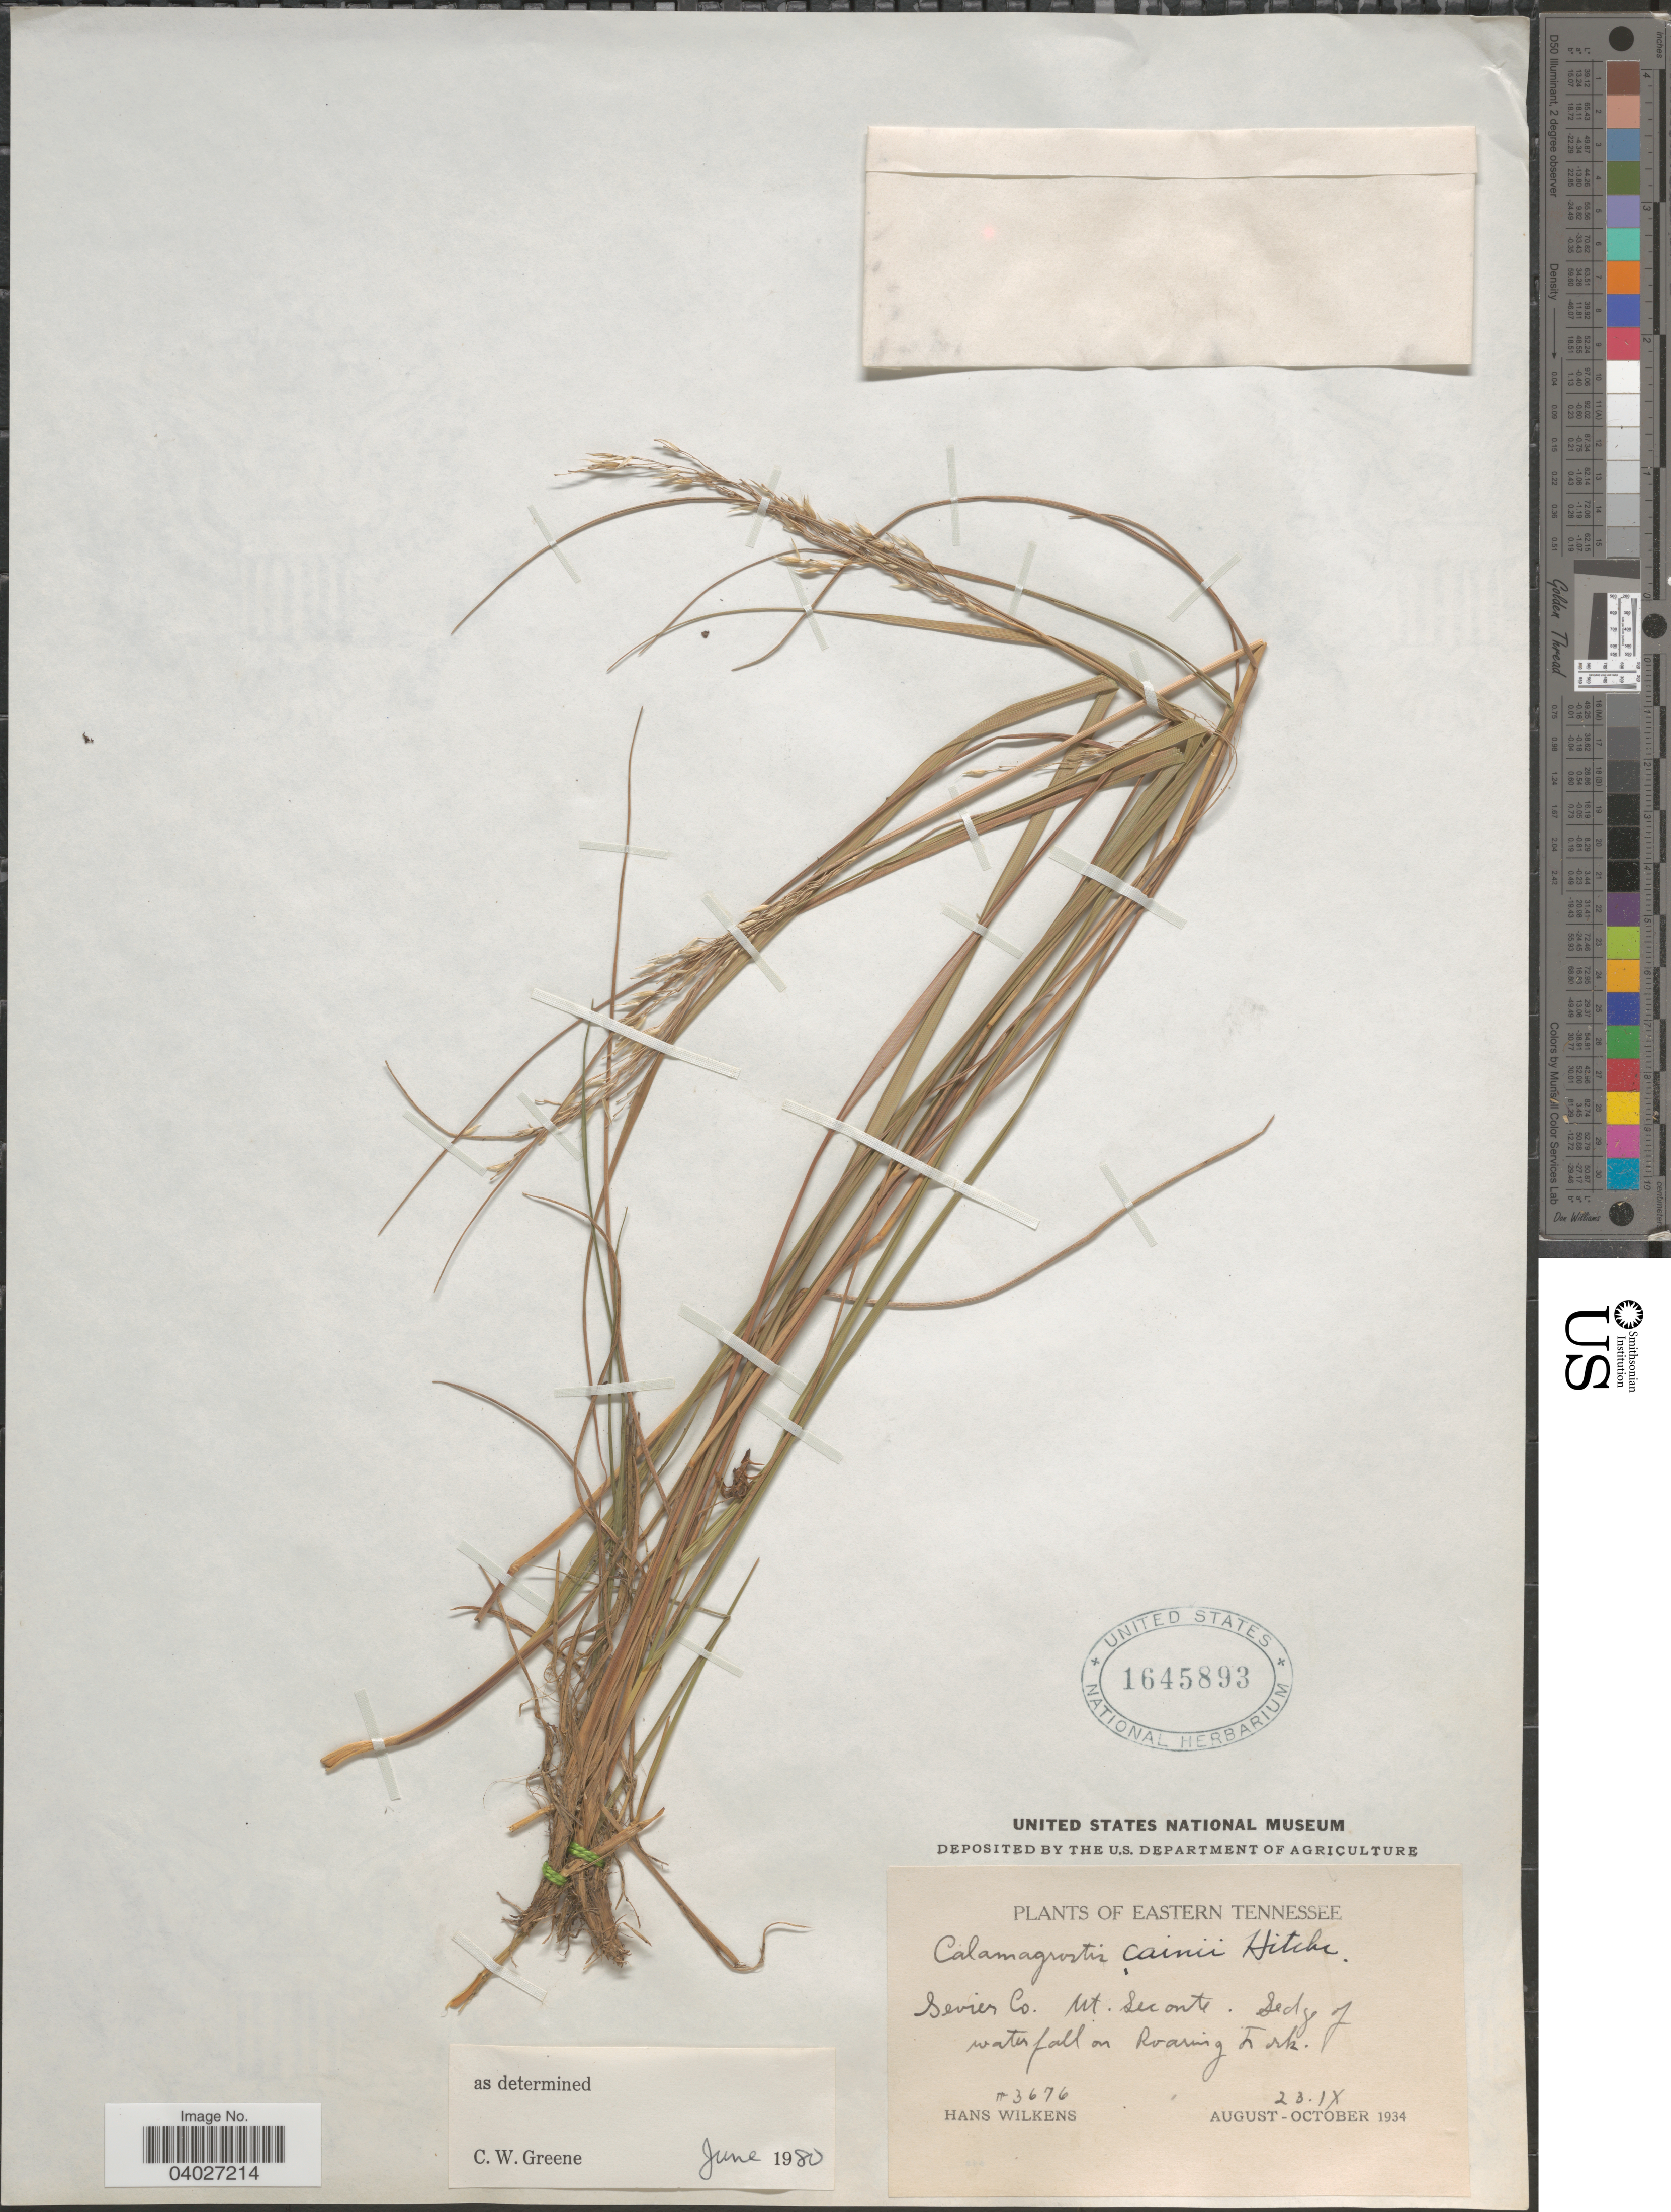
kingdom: Plantae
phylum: Tracheophyta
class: Liliopsida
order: Poales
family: Poaceae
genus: Calamagrostis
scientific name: Calamagrostis cainii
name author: Hitchc.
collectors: H. Wilkens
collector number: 3676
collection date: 1934-09-23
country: United States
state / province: Tennessee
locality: Eastern Tennessee. Sevier Co. Mt. Leconte. Ledge of waterfall on Roaring Fork.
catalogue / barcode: US 1645893